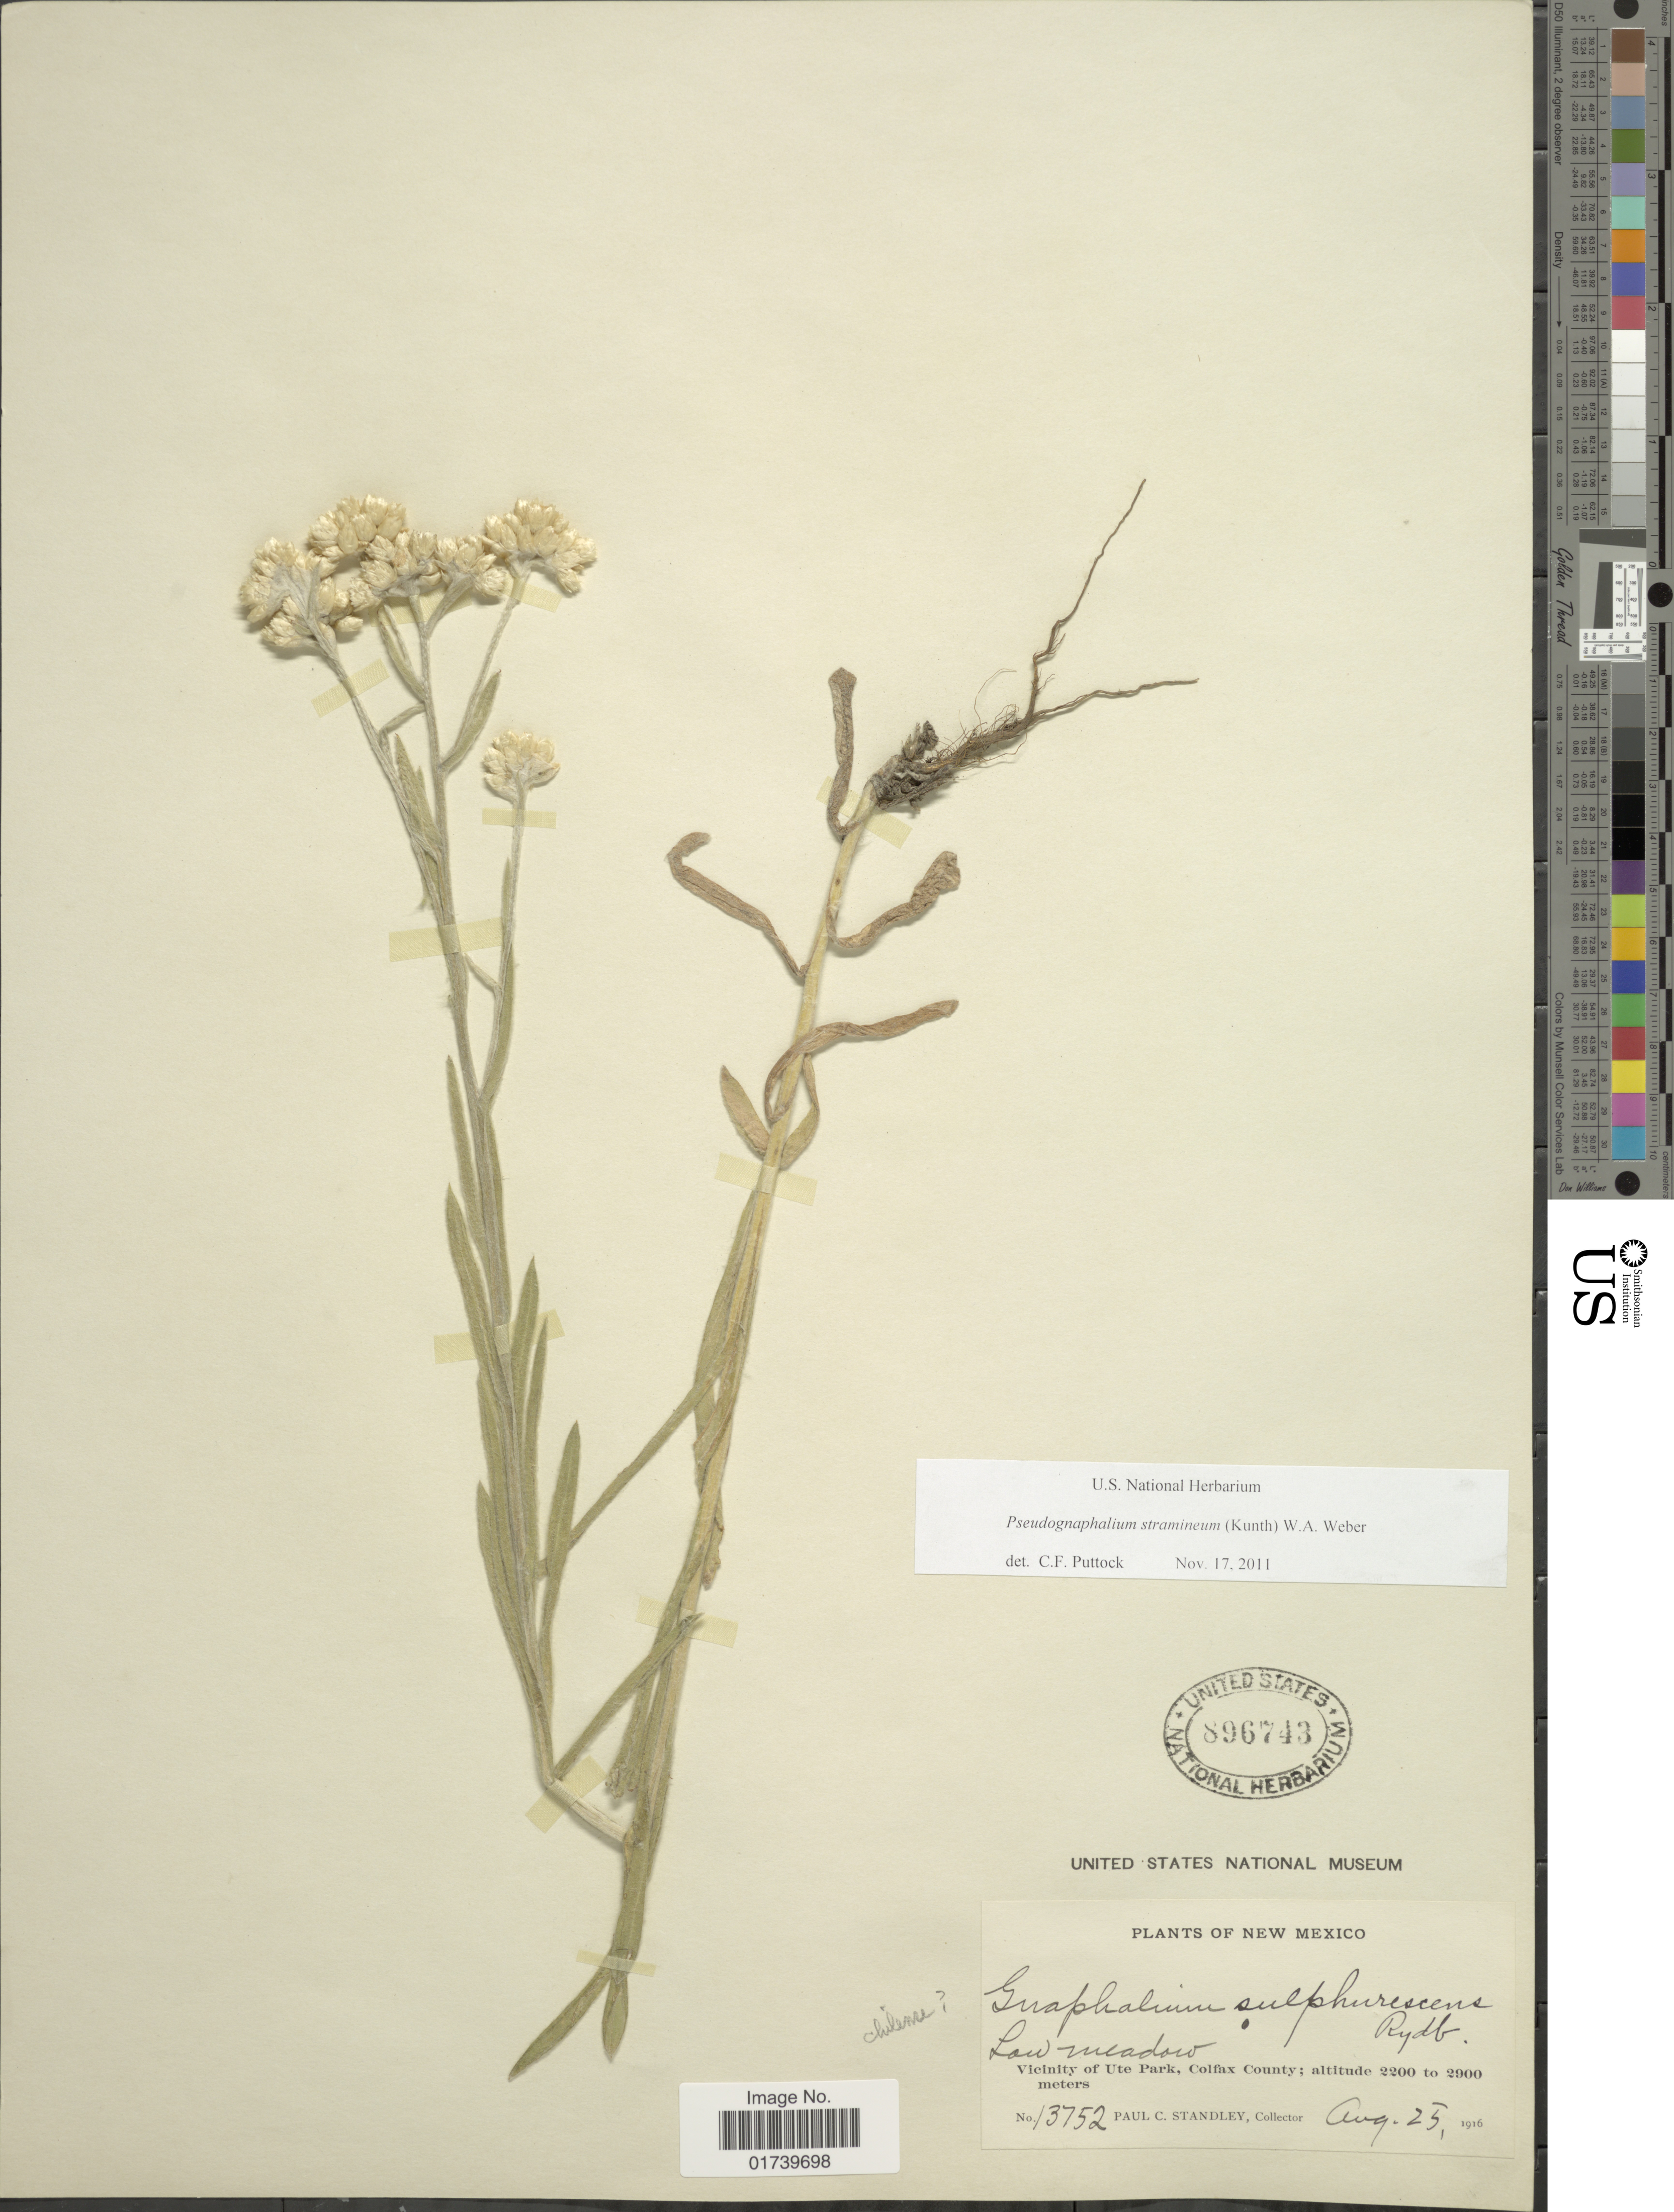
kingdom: Plantae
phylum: Tracheophyta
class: Magnoliopsida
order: Asterales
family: Asteraceae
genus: Pseudognaphalium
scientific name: Pseudognaphalium stramineum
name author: (Kunth) Anderb.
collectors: P. C. Standley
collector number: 13752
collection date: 1916-08-25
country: United States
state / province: New Mexico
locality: Vicinity of Ute Park, Colfax County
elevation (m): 2200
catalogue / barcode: US 896743